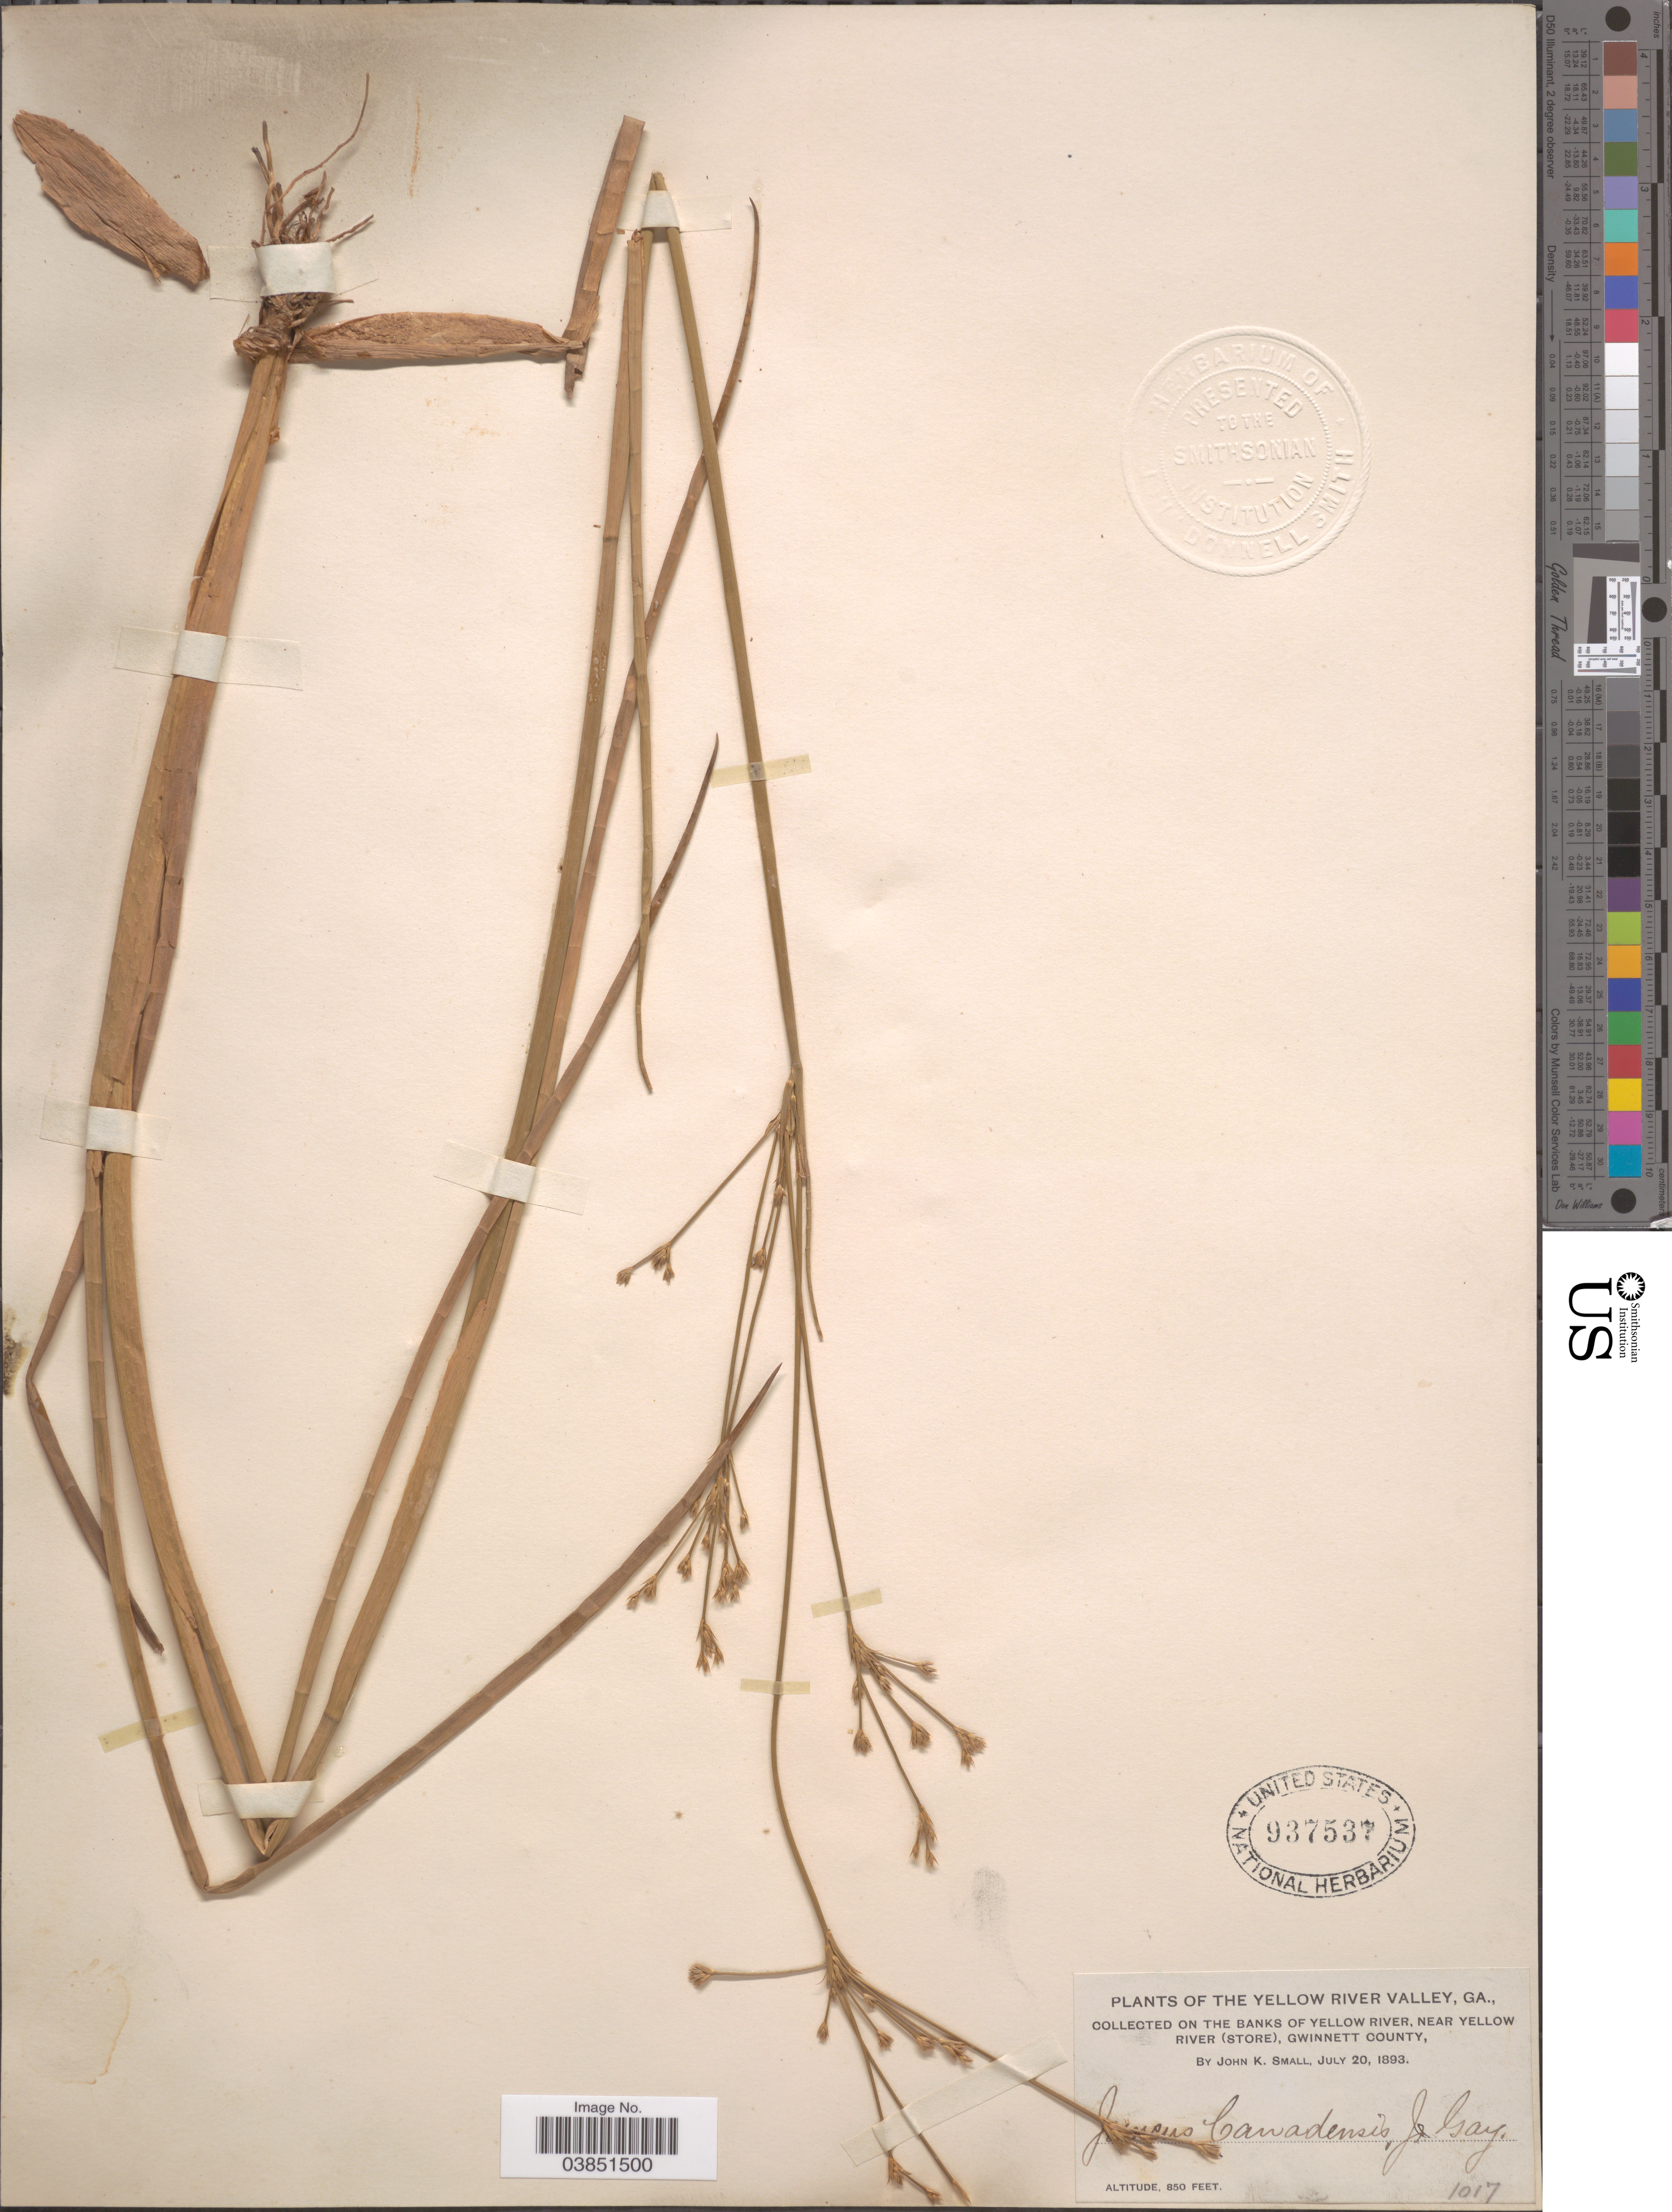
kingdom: Plantae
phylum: Tracheophyta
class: Liliopsida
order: Poales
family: Juncaceae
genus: Juncus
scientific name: Juncus canadensis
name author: J. Gay ex Laharpe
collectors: J. K. Small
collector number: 1017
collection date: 1893-07-20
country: United States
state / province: Georgia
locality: The Yellow River Valley. On the banks of Yellow River, near Yellow River (Store), Gwinnett County.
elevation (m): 259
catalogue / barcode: US 937537